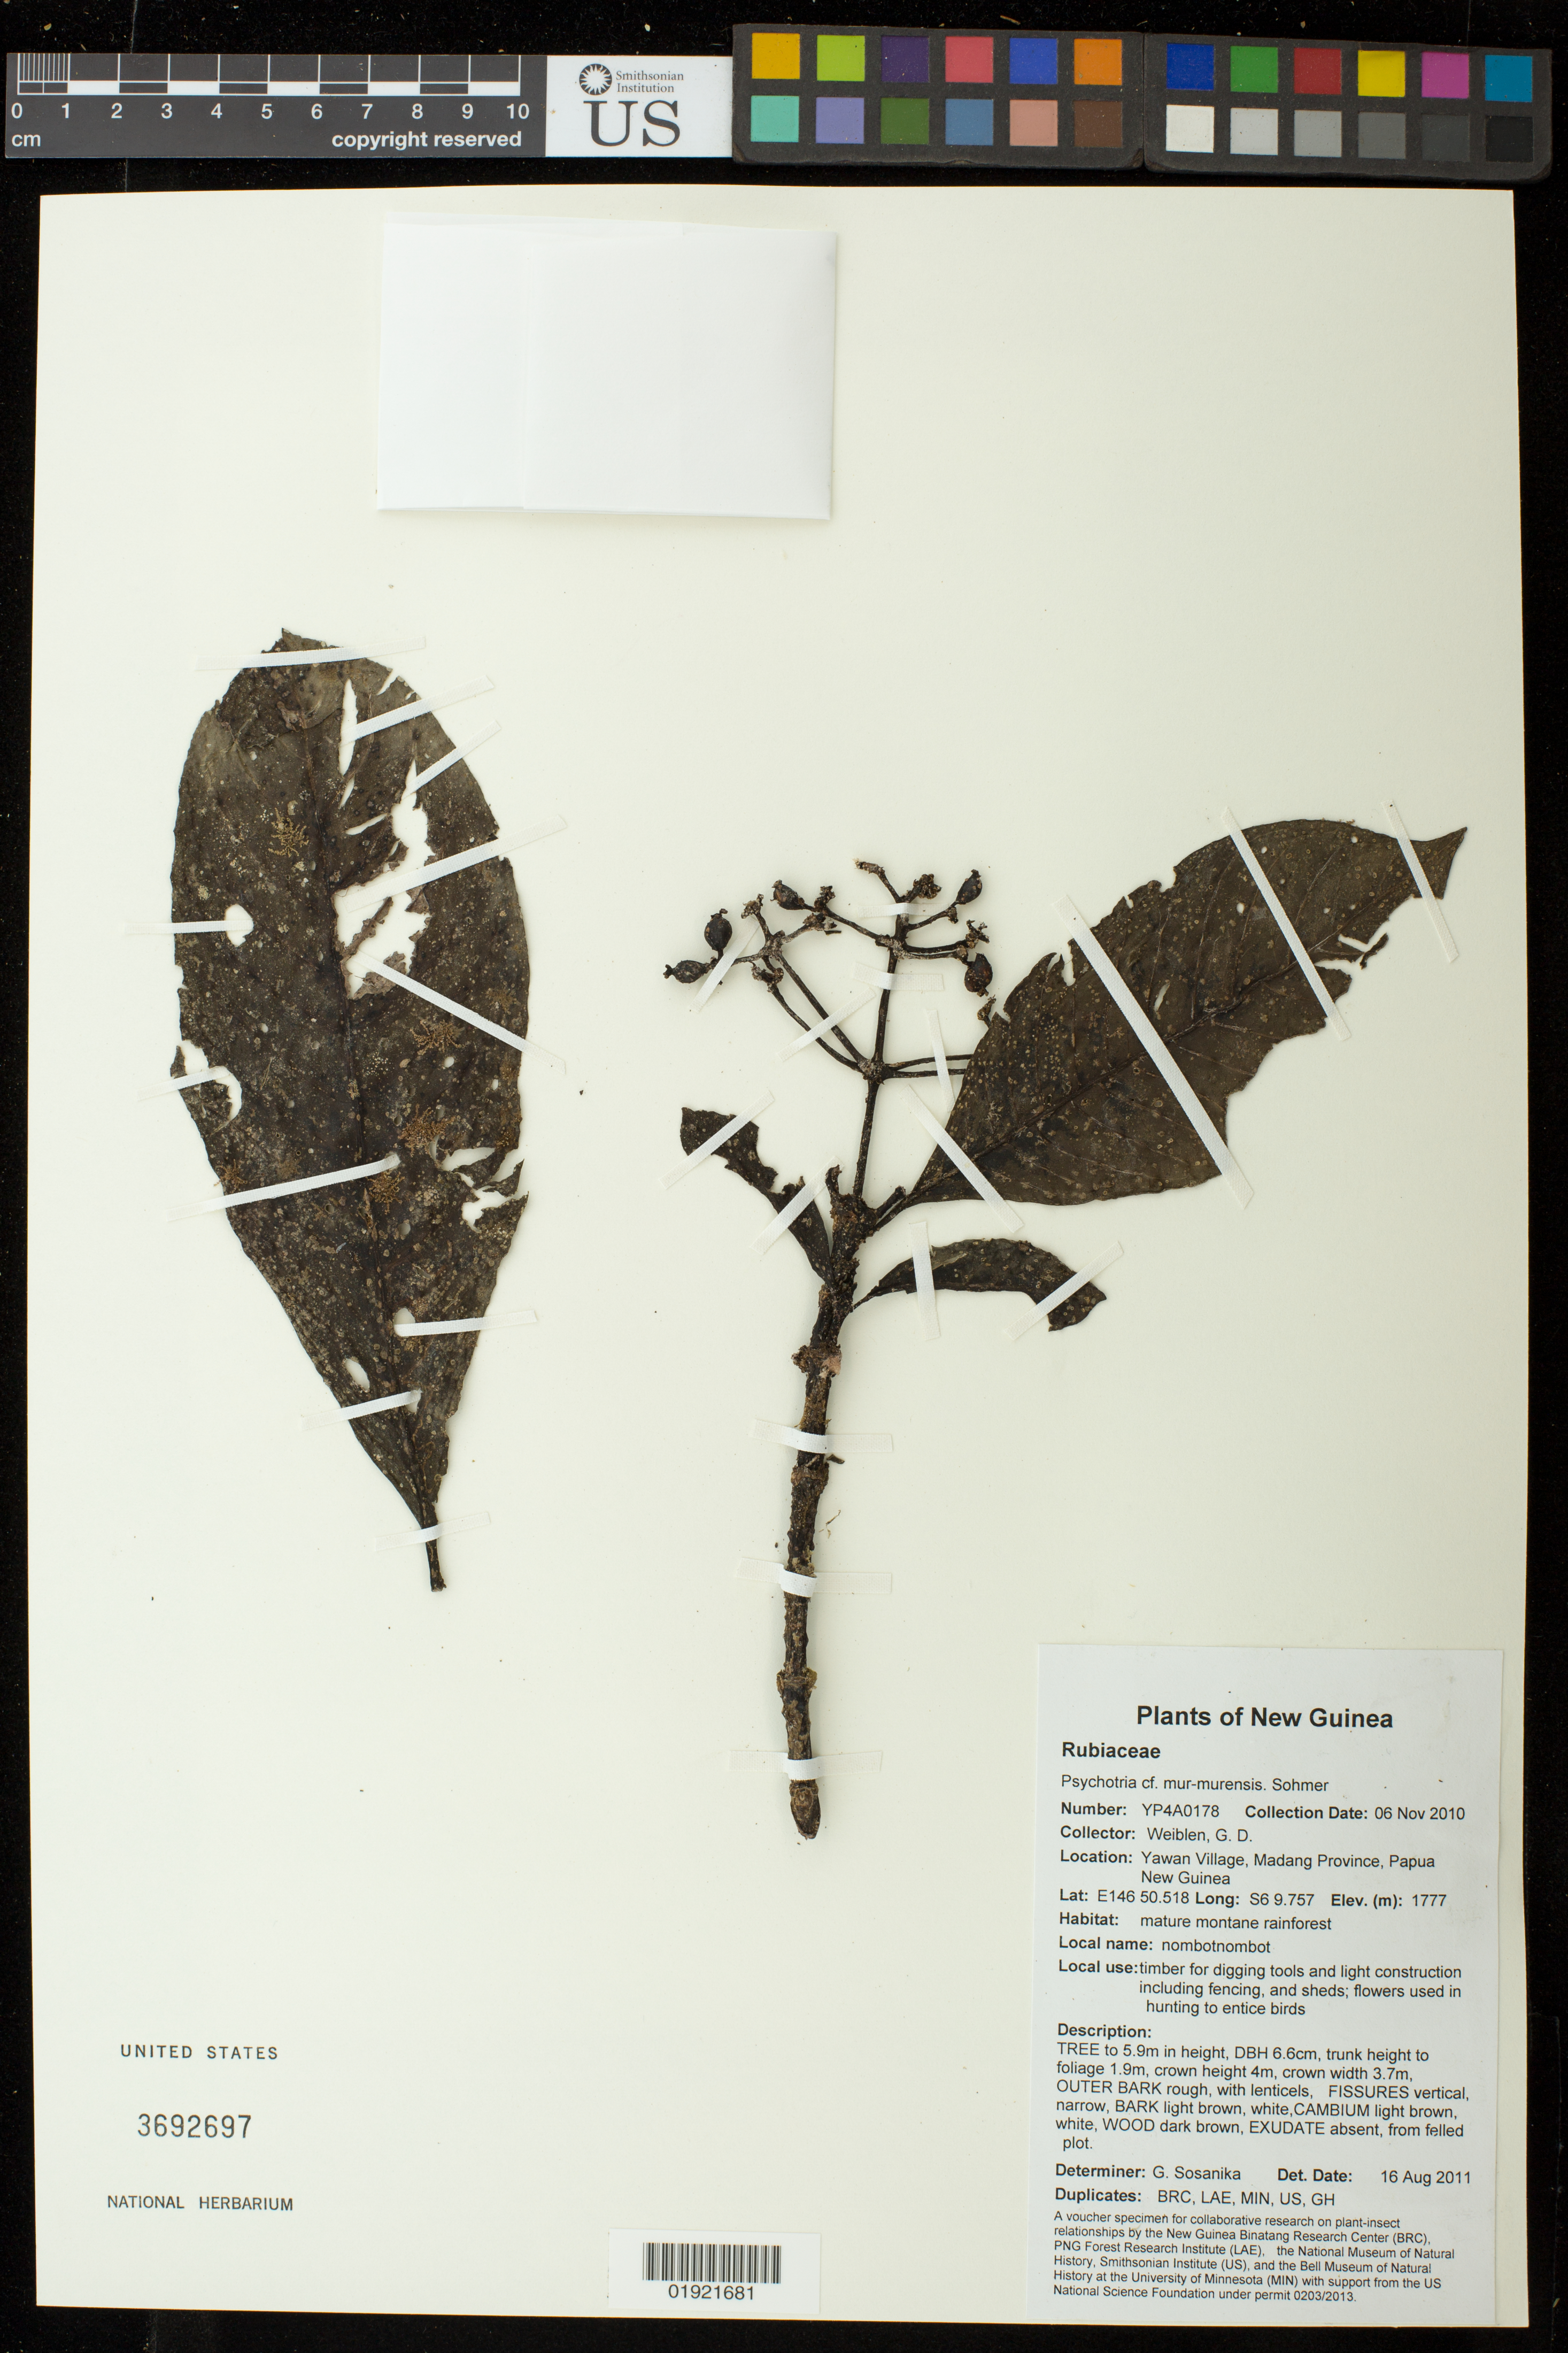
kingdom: Plantae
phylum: Tracheophyta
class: Magnoliopsida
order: Gentianales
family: Rubiaceae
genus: Psychotria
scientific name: Psychotria mur-murensis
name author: Sohmer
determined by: Sosanika, G. K.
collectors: G. D. Weiblen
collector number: YP4A0178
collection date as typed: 06 Nov 2010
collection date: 2010-11-06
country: Papua New Guinea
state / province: Madang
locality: Yawan Village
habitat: mature montane rainforest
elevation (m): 1777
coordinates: S6 9.757, E146 50.518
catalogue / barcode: US 3692697